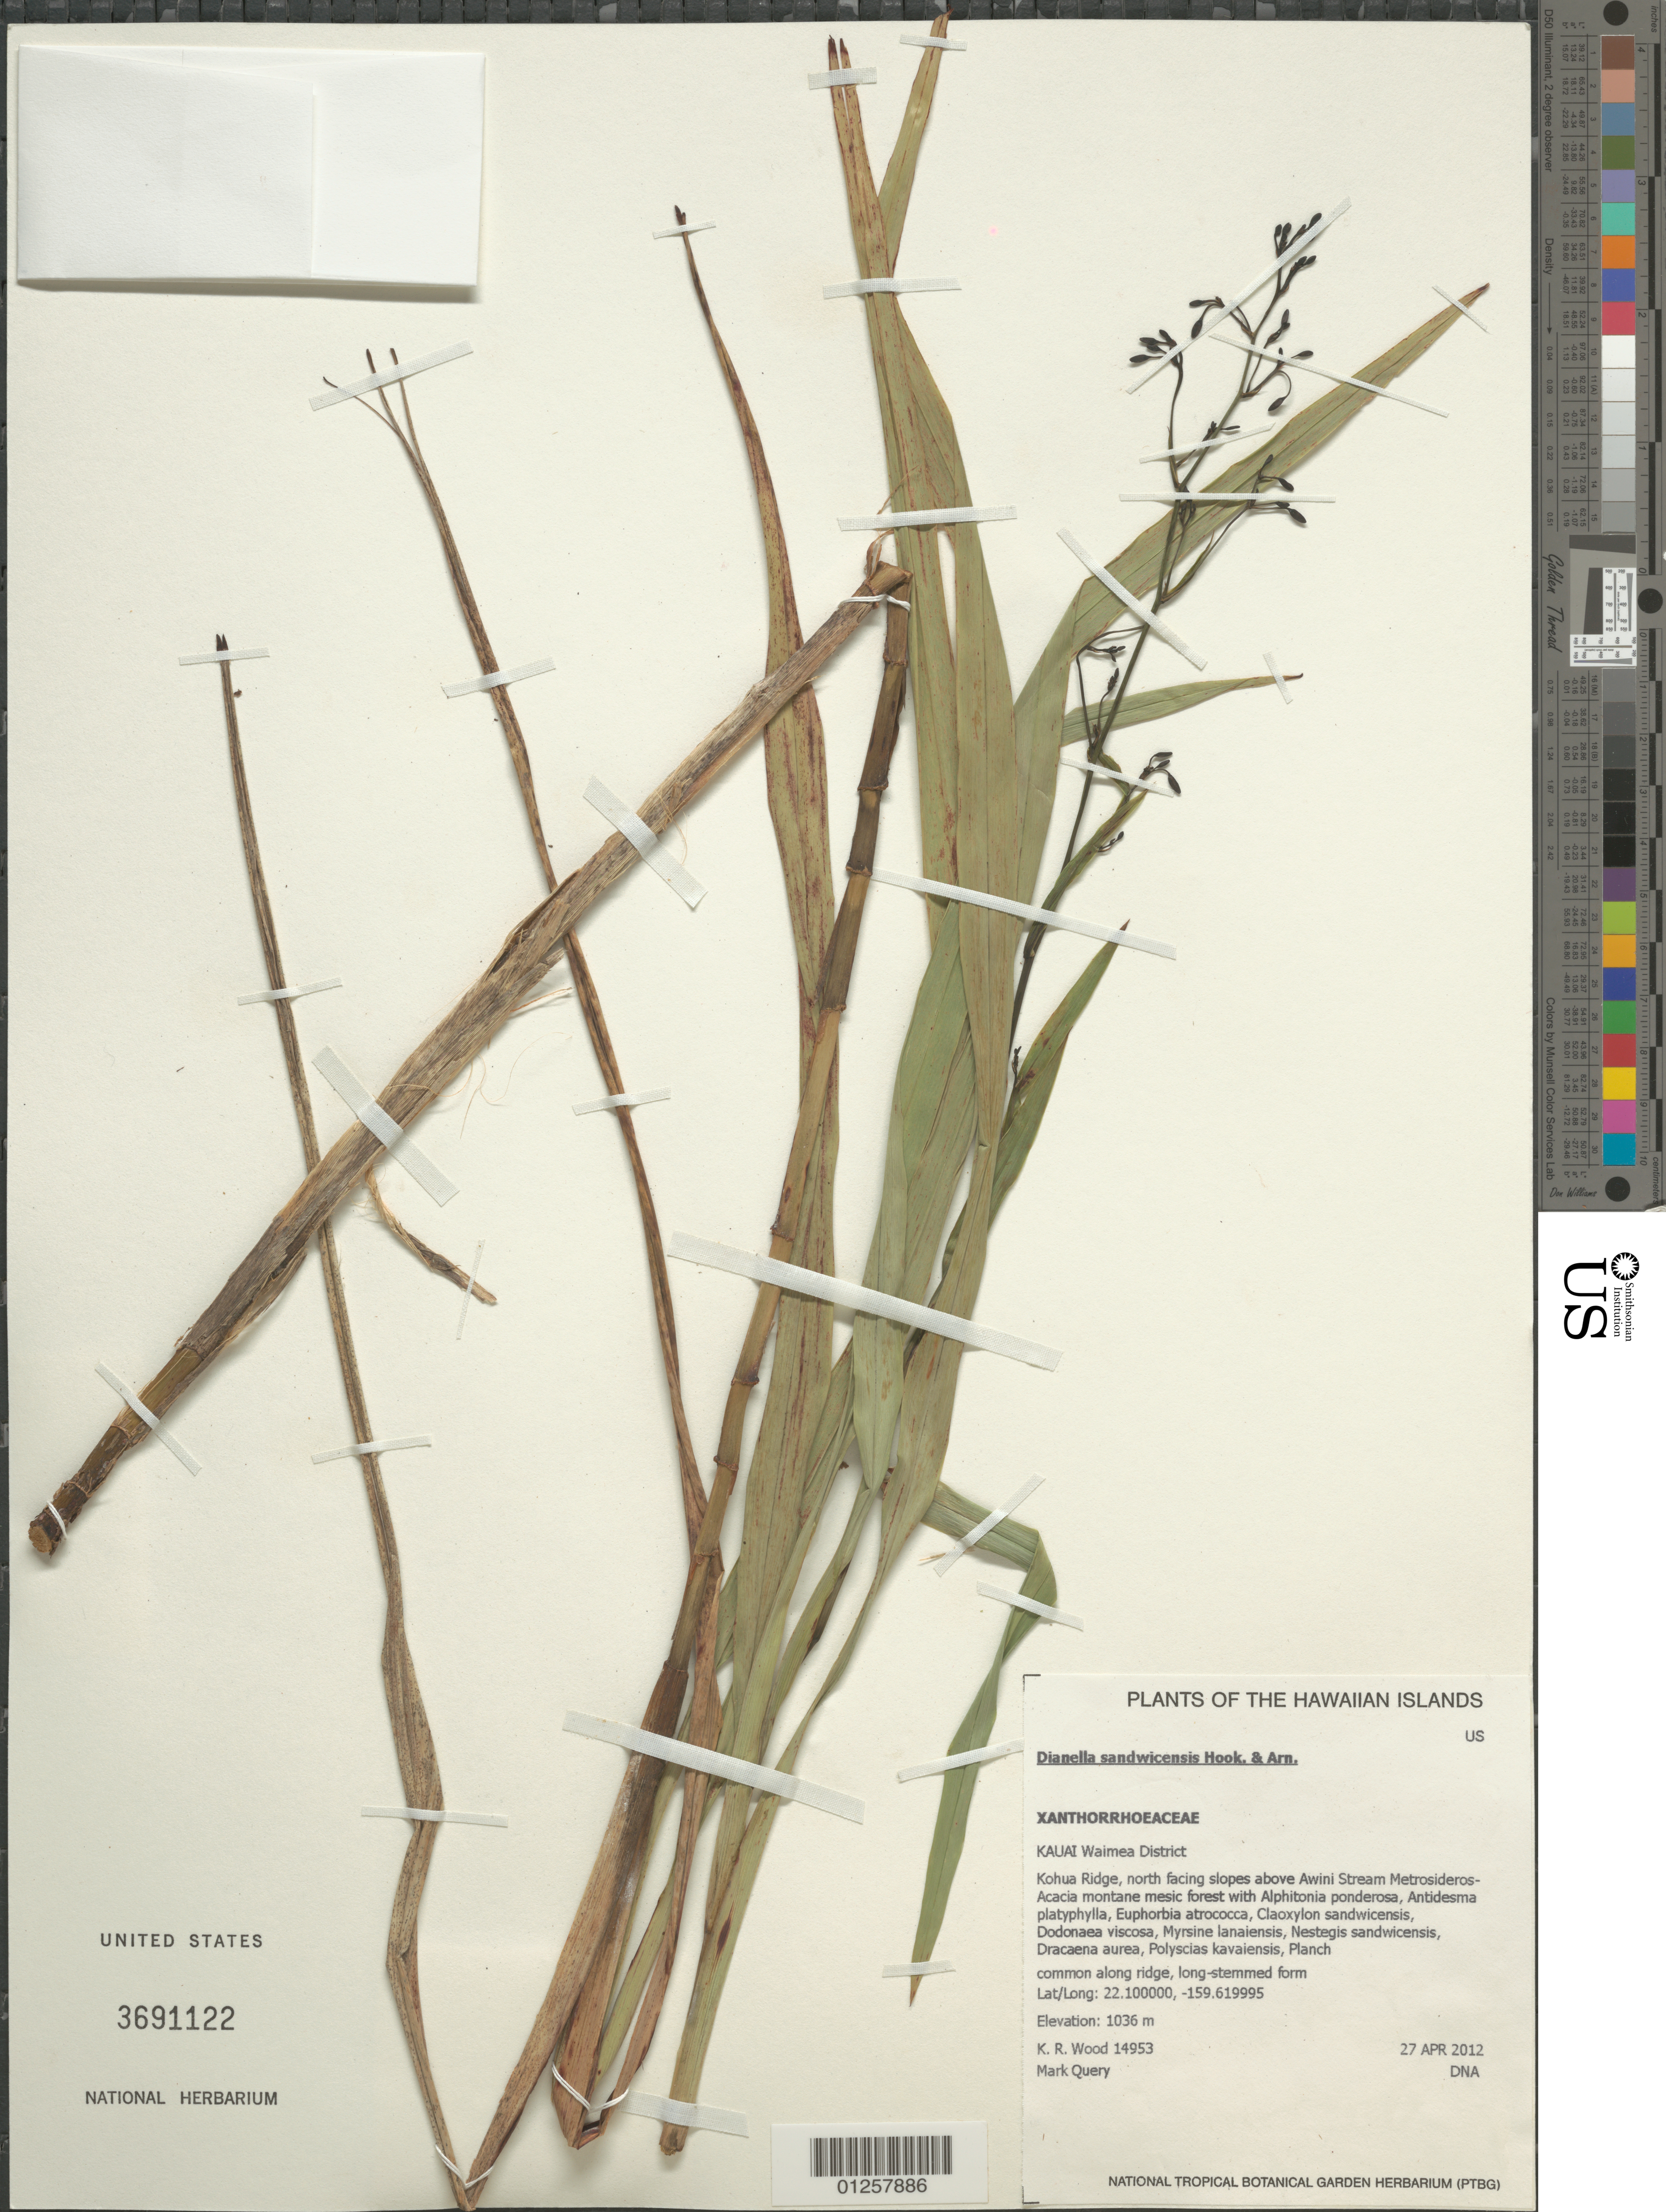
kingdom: Plantae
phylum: Tracheophyta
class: Liliopsida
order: Asparagales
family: Asphodelaceae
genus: Dianella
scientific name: Dianella sandwicensis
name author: Hook. & Arn.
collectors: K. R. Wood & M. Query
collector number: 14953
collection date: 2012-04-27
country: United States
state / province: Hawaii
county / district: Kauai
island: Kaua'i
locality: Waimea District, Kohua Ridge, north facing slopes above Awini Stream.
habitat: Montane mesic forest, common along ridge.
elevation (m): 1036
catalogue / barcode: US 3691122